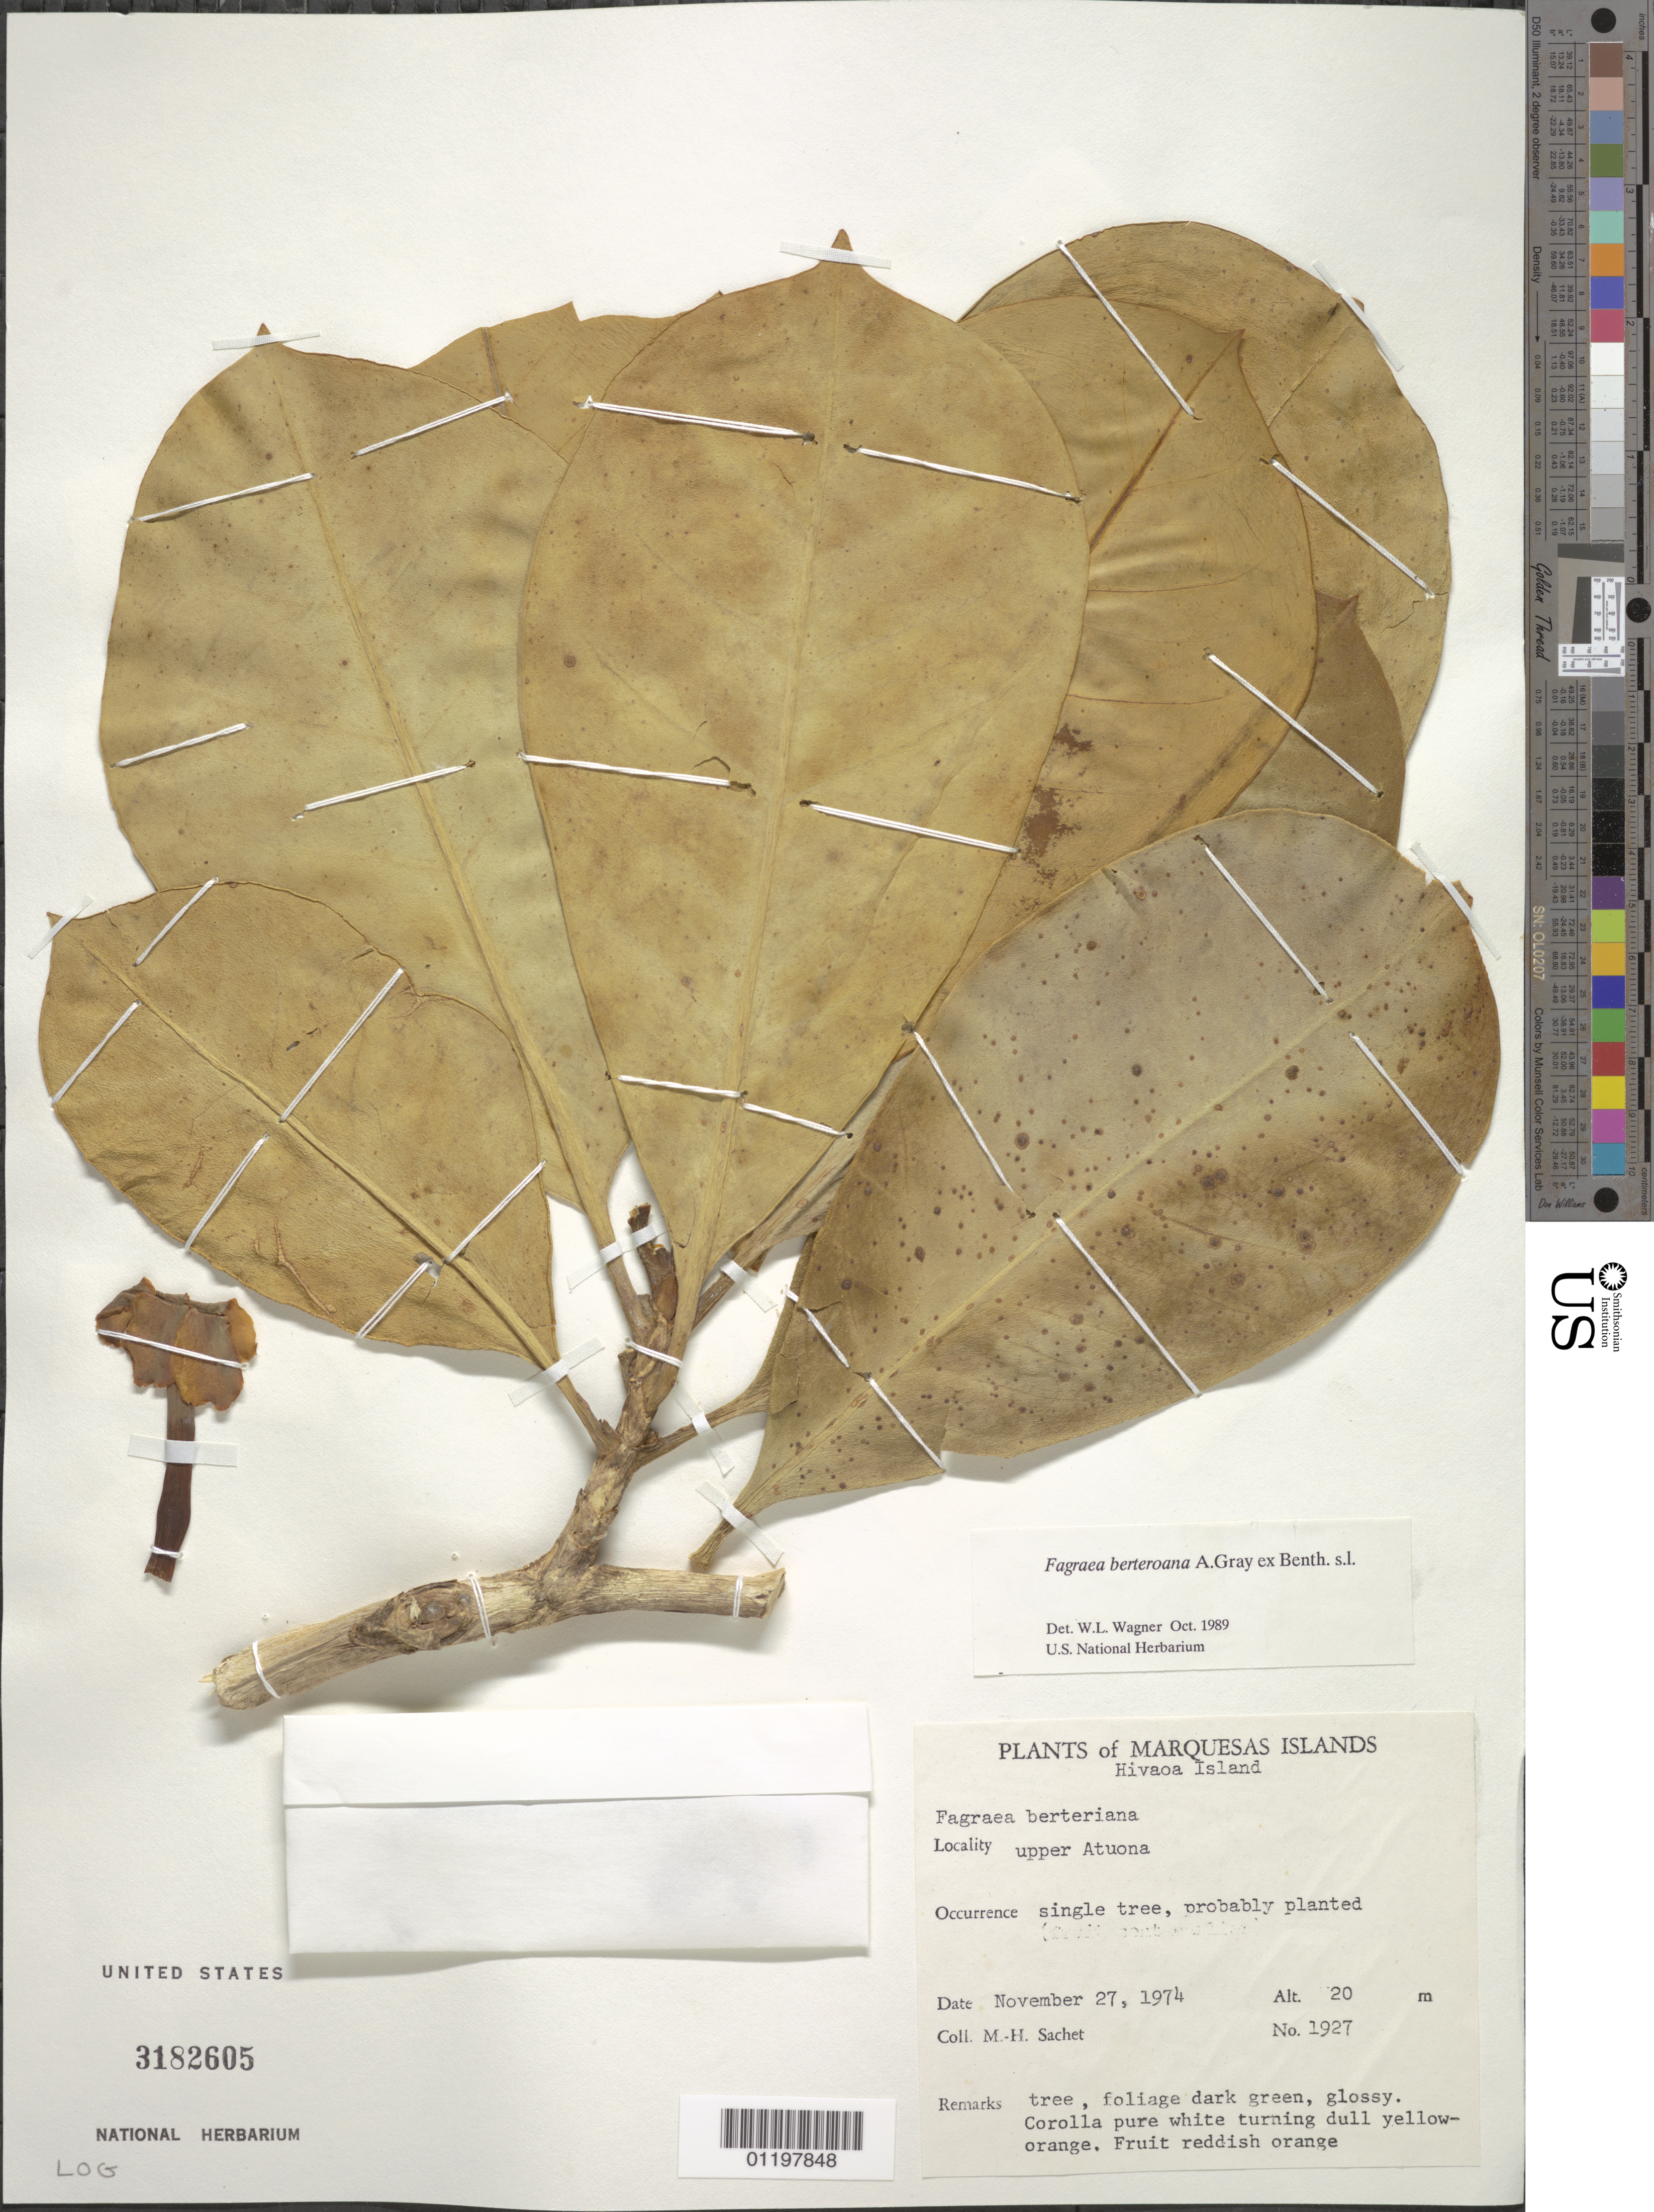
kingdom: Plantae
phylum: Tracheophyta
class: Magnoliopsida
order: Gentianales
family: Gentianaceae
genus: Fagraea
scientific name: Fagraea berteroana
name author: A. Gray ex Benth.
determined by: Wagner, W. L., (BOT), Smithsonian Institution - National Museum of Natural History (UNITED STATES)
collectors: M.-H. Sachet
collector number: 1927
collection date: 1974-11-27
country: French Polynesia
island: Hiva Oa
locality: upper Atuona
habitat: Probably planted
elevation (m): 20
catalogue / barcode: US 3182605